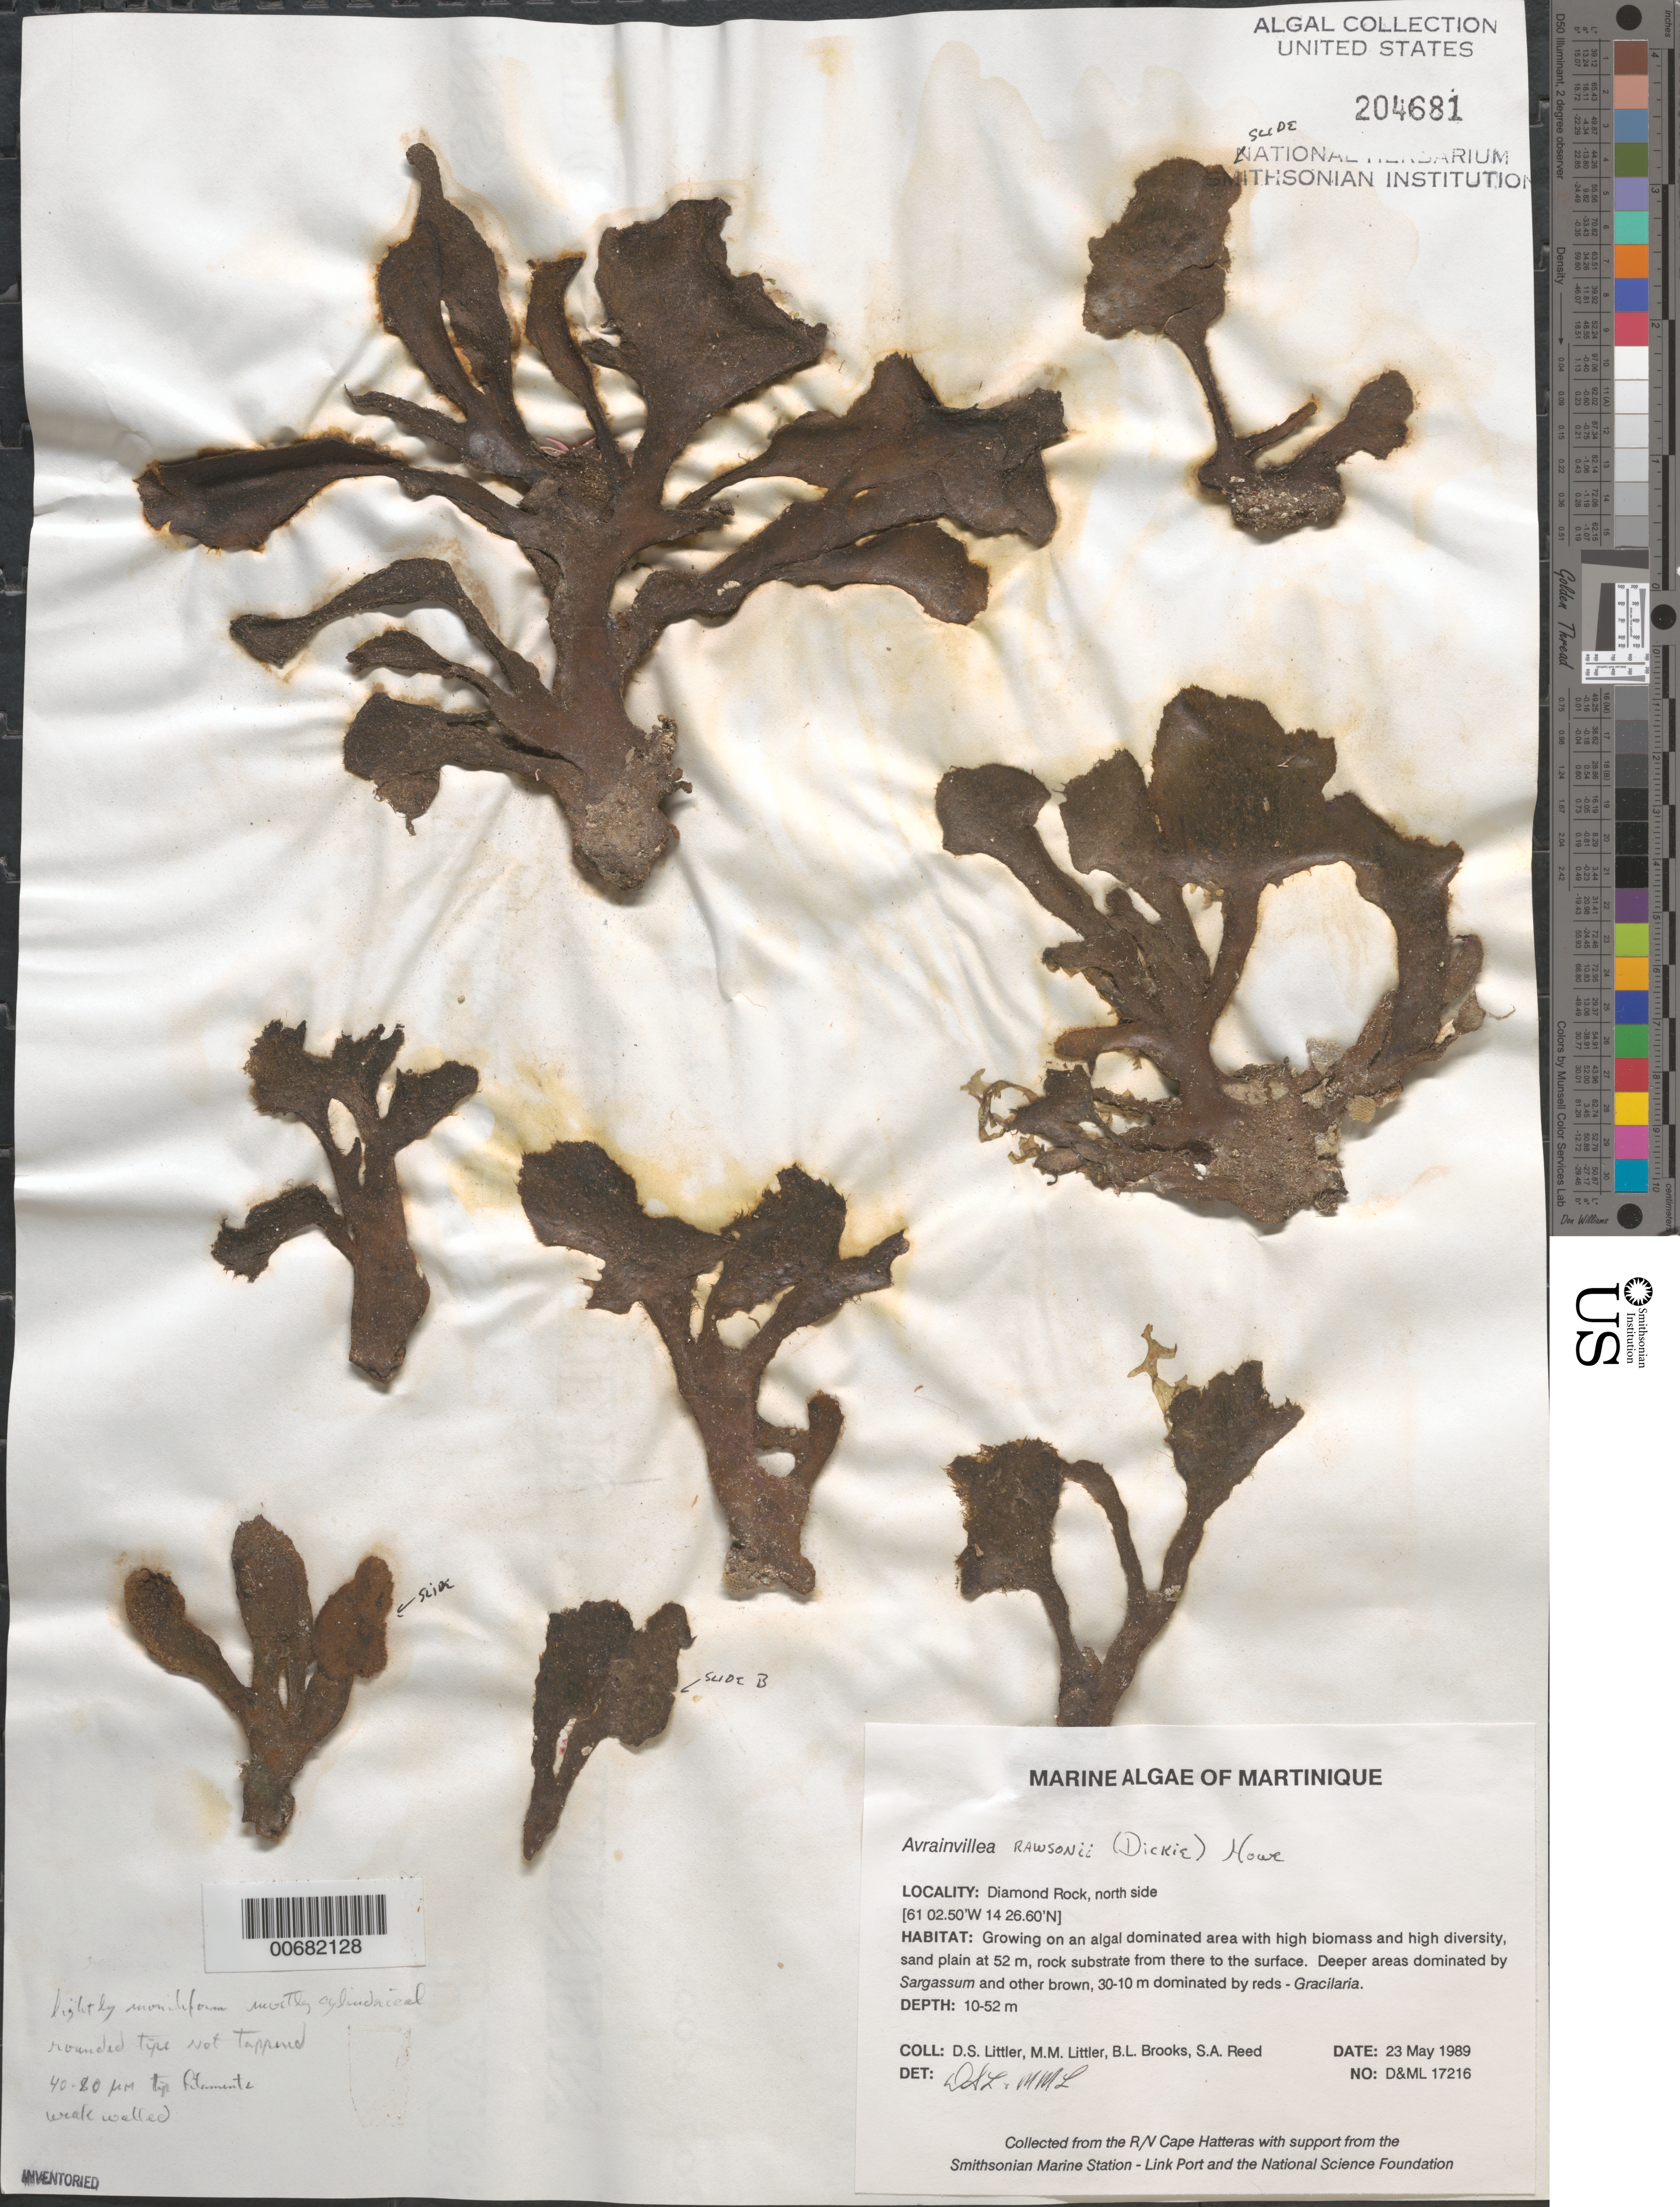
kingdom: Plantae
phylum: Chlorophyta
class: Ulvophyceae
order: Bryopsidales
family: Dichotomosiphonaceae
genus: Avrainvillea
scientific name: Avrainvillea rawsonii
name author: (Dickie) M. Howe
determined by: Littler, D. S.; Littler, M. M.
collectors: D. S. Littler, M. M. Littler, B. Brooks & S. Reed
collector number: D&ML 17216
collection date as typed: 21 May 1989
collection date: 1989-05-21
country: Martinique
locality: Diamond Rock, north side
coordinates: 14 26.60' N, 61 02.50' W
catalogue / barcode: US 204681